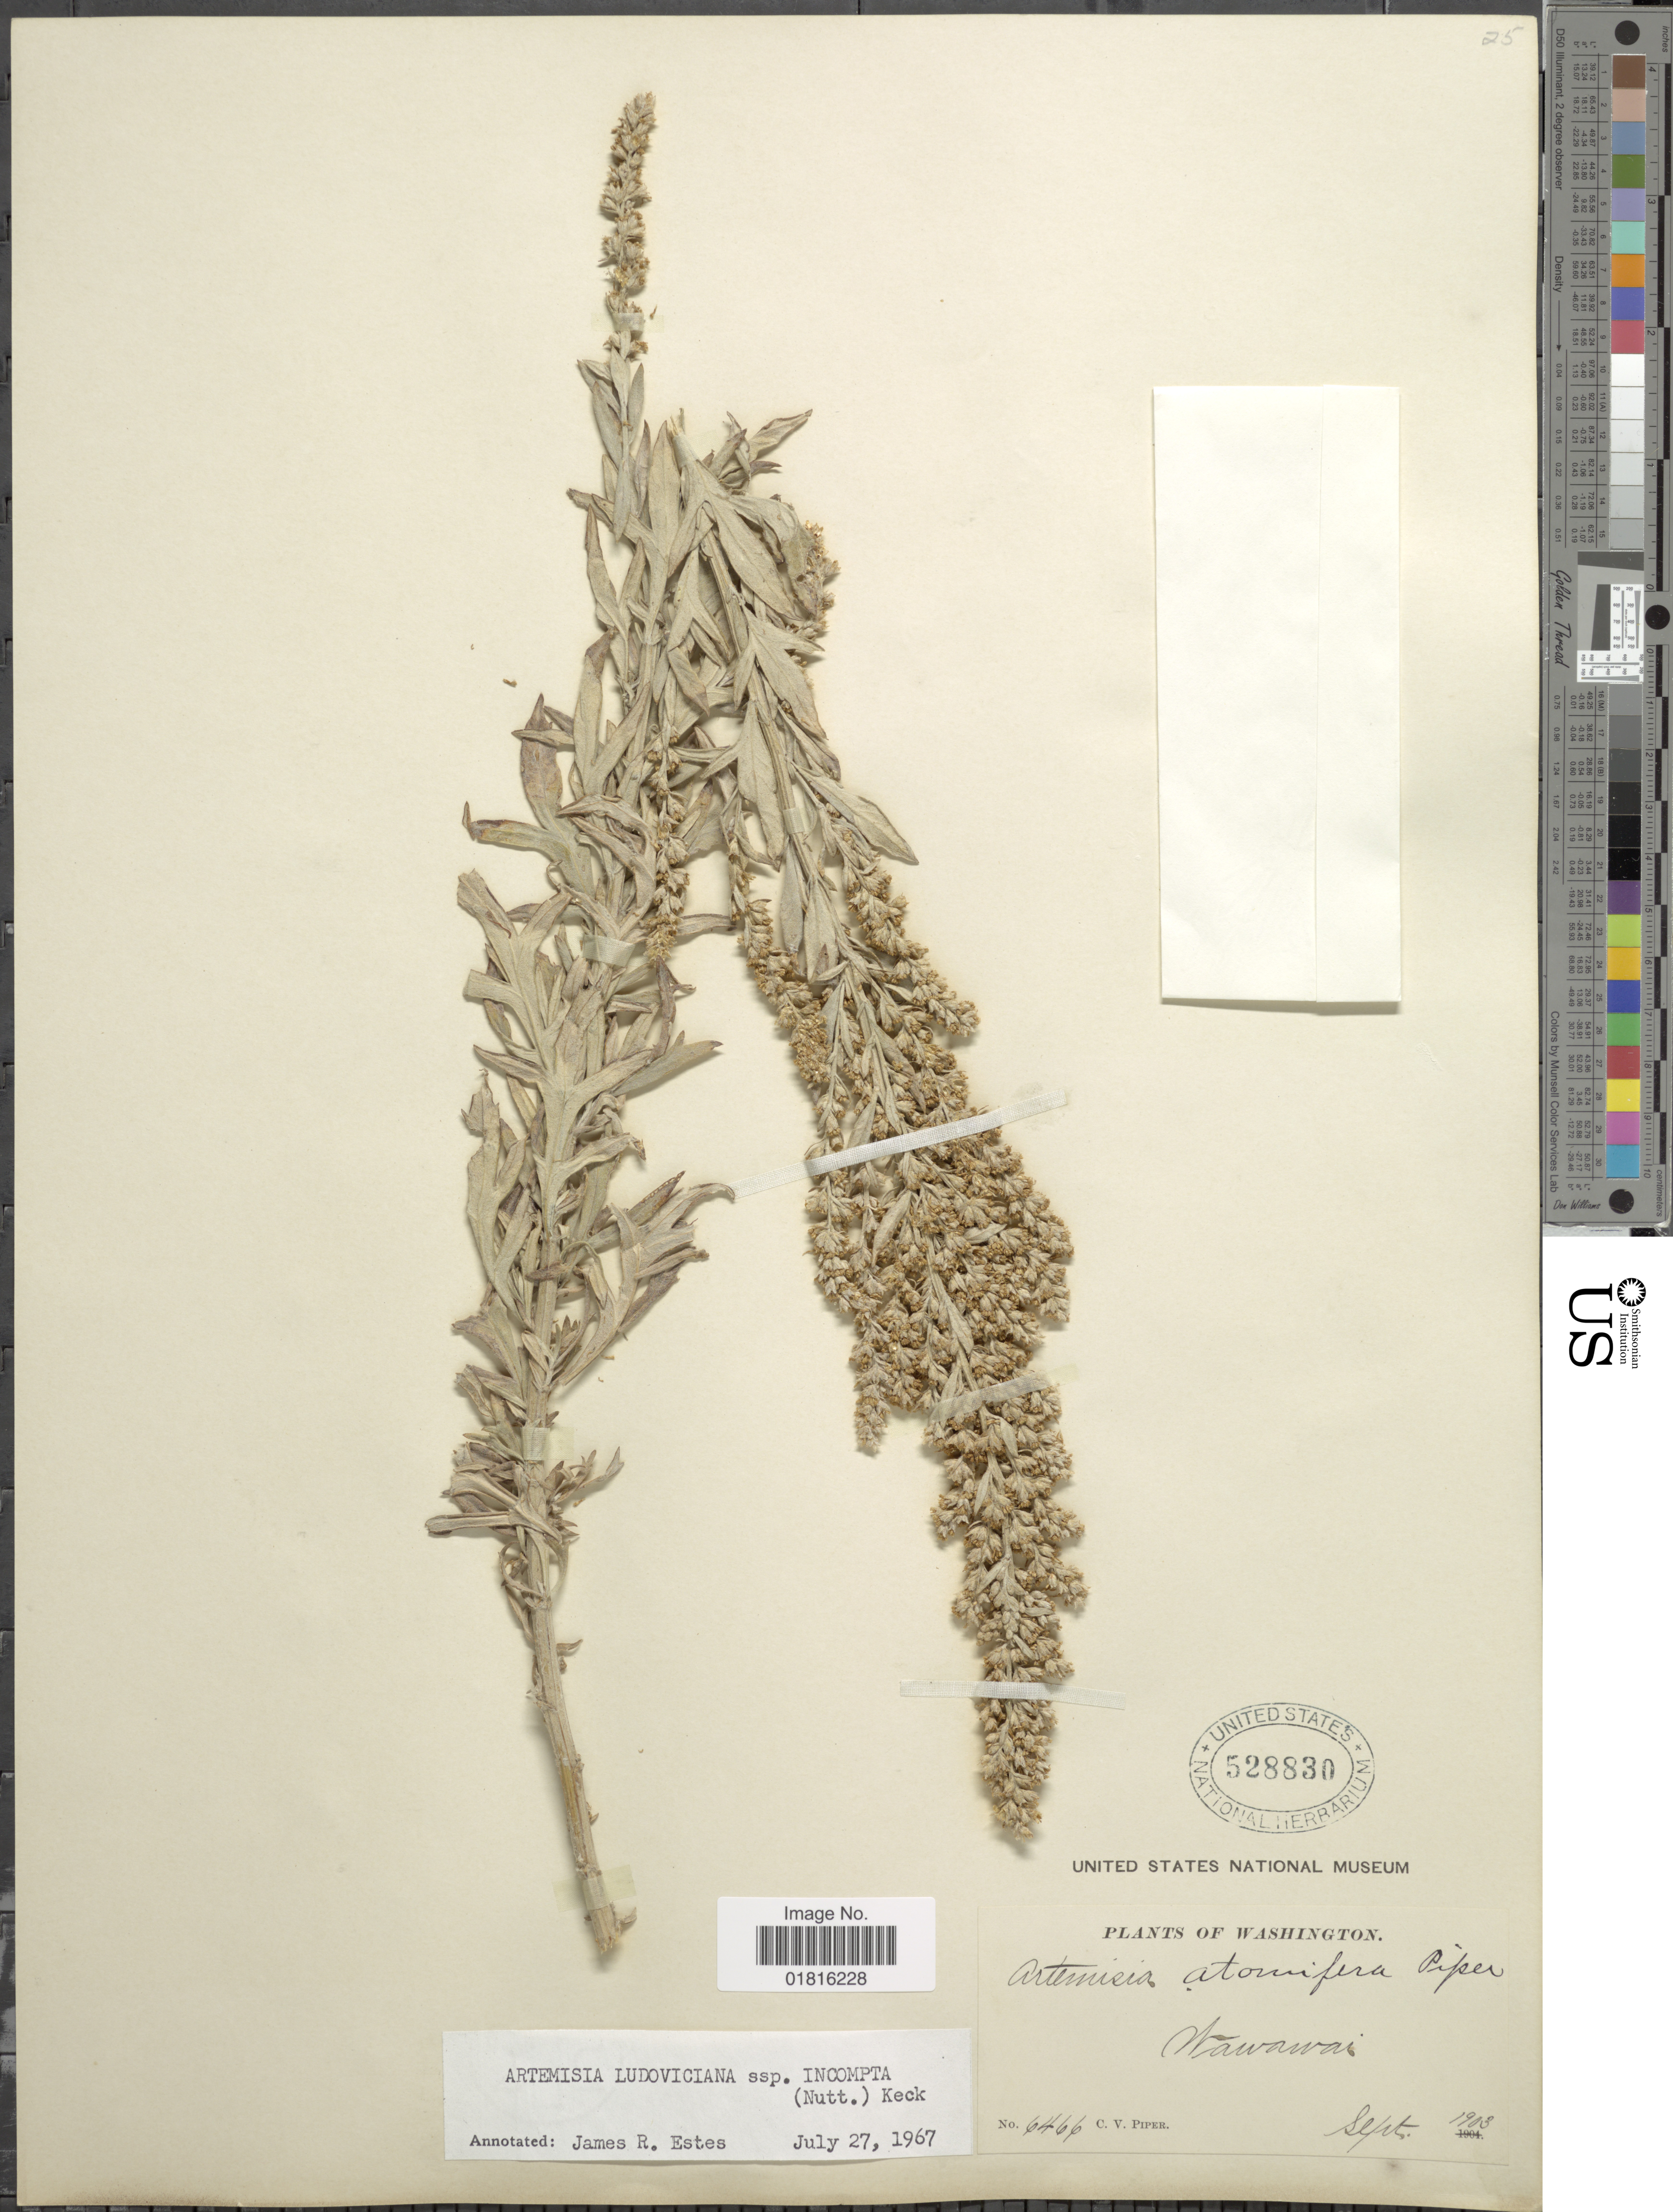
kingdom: Plantae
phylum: Tracheophyta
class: Magnoliopsida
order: Asterales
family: Asteraceae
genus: Artemisia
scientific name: Artemisia ludoviciana subsp. incompta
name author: (Nutt.) D.D. Keck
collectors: C. V. Piper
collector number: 6466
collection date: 1903-09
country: United States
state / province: Washington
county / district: Whitman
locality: Wawawai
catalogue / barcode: US 528830